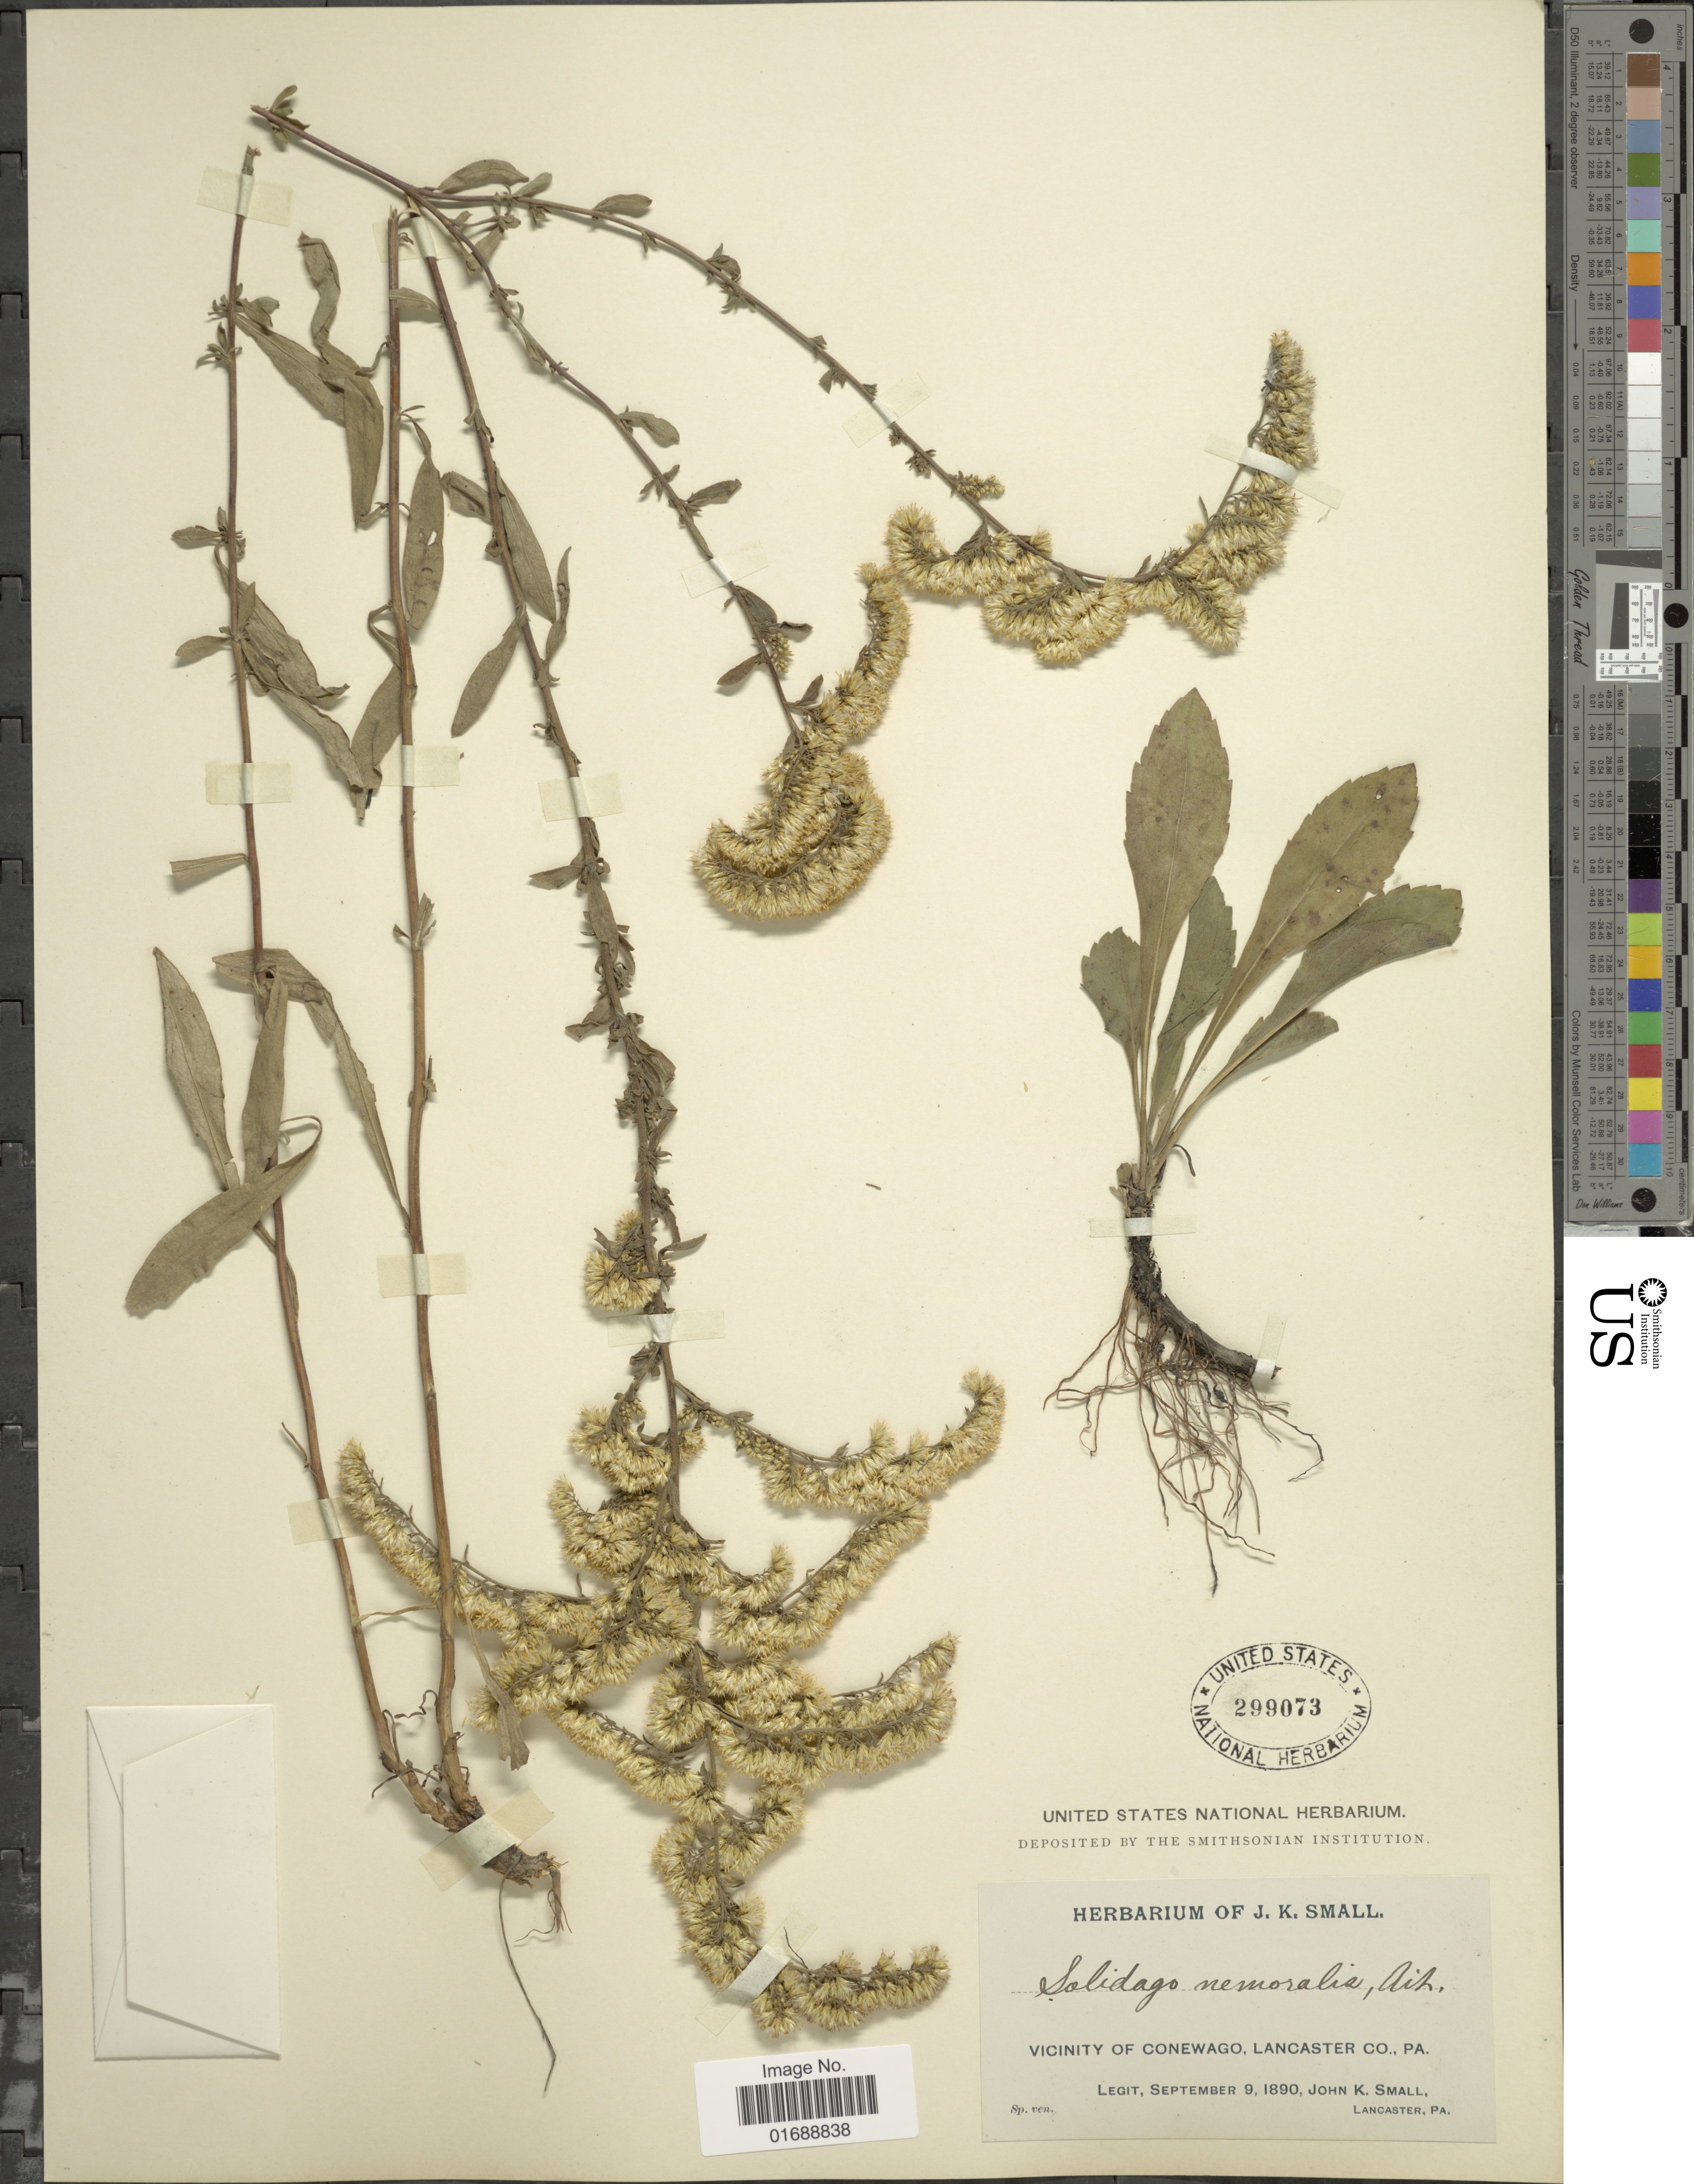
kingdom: Plantae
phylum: Tracheophyta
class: Magnoliopsida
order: Asterales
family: Asteraceae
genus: Solidago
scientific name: Solidago nemoralis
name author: Aiton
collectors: J. K. Small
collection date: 1890-09-09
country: United States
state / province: Pennsylvania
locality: Vicinity of Conewago, Lancaster Co.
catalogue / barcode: US 299073